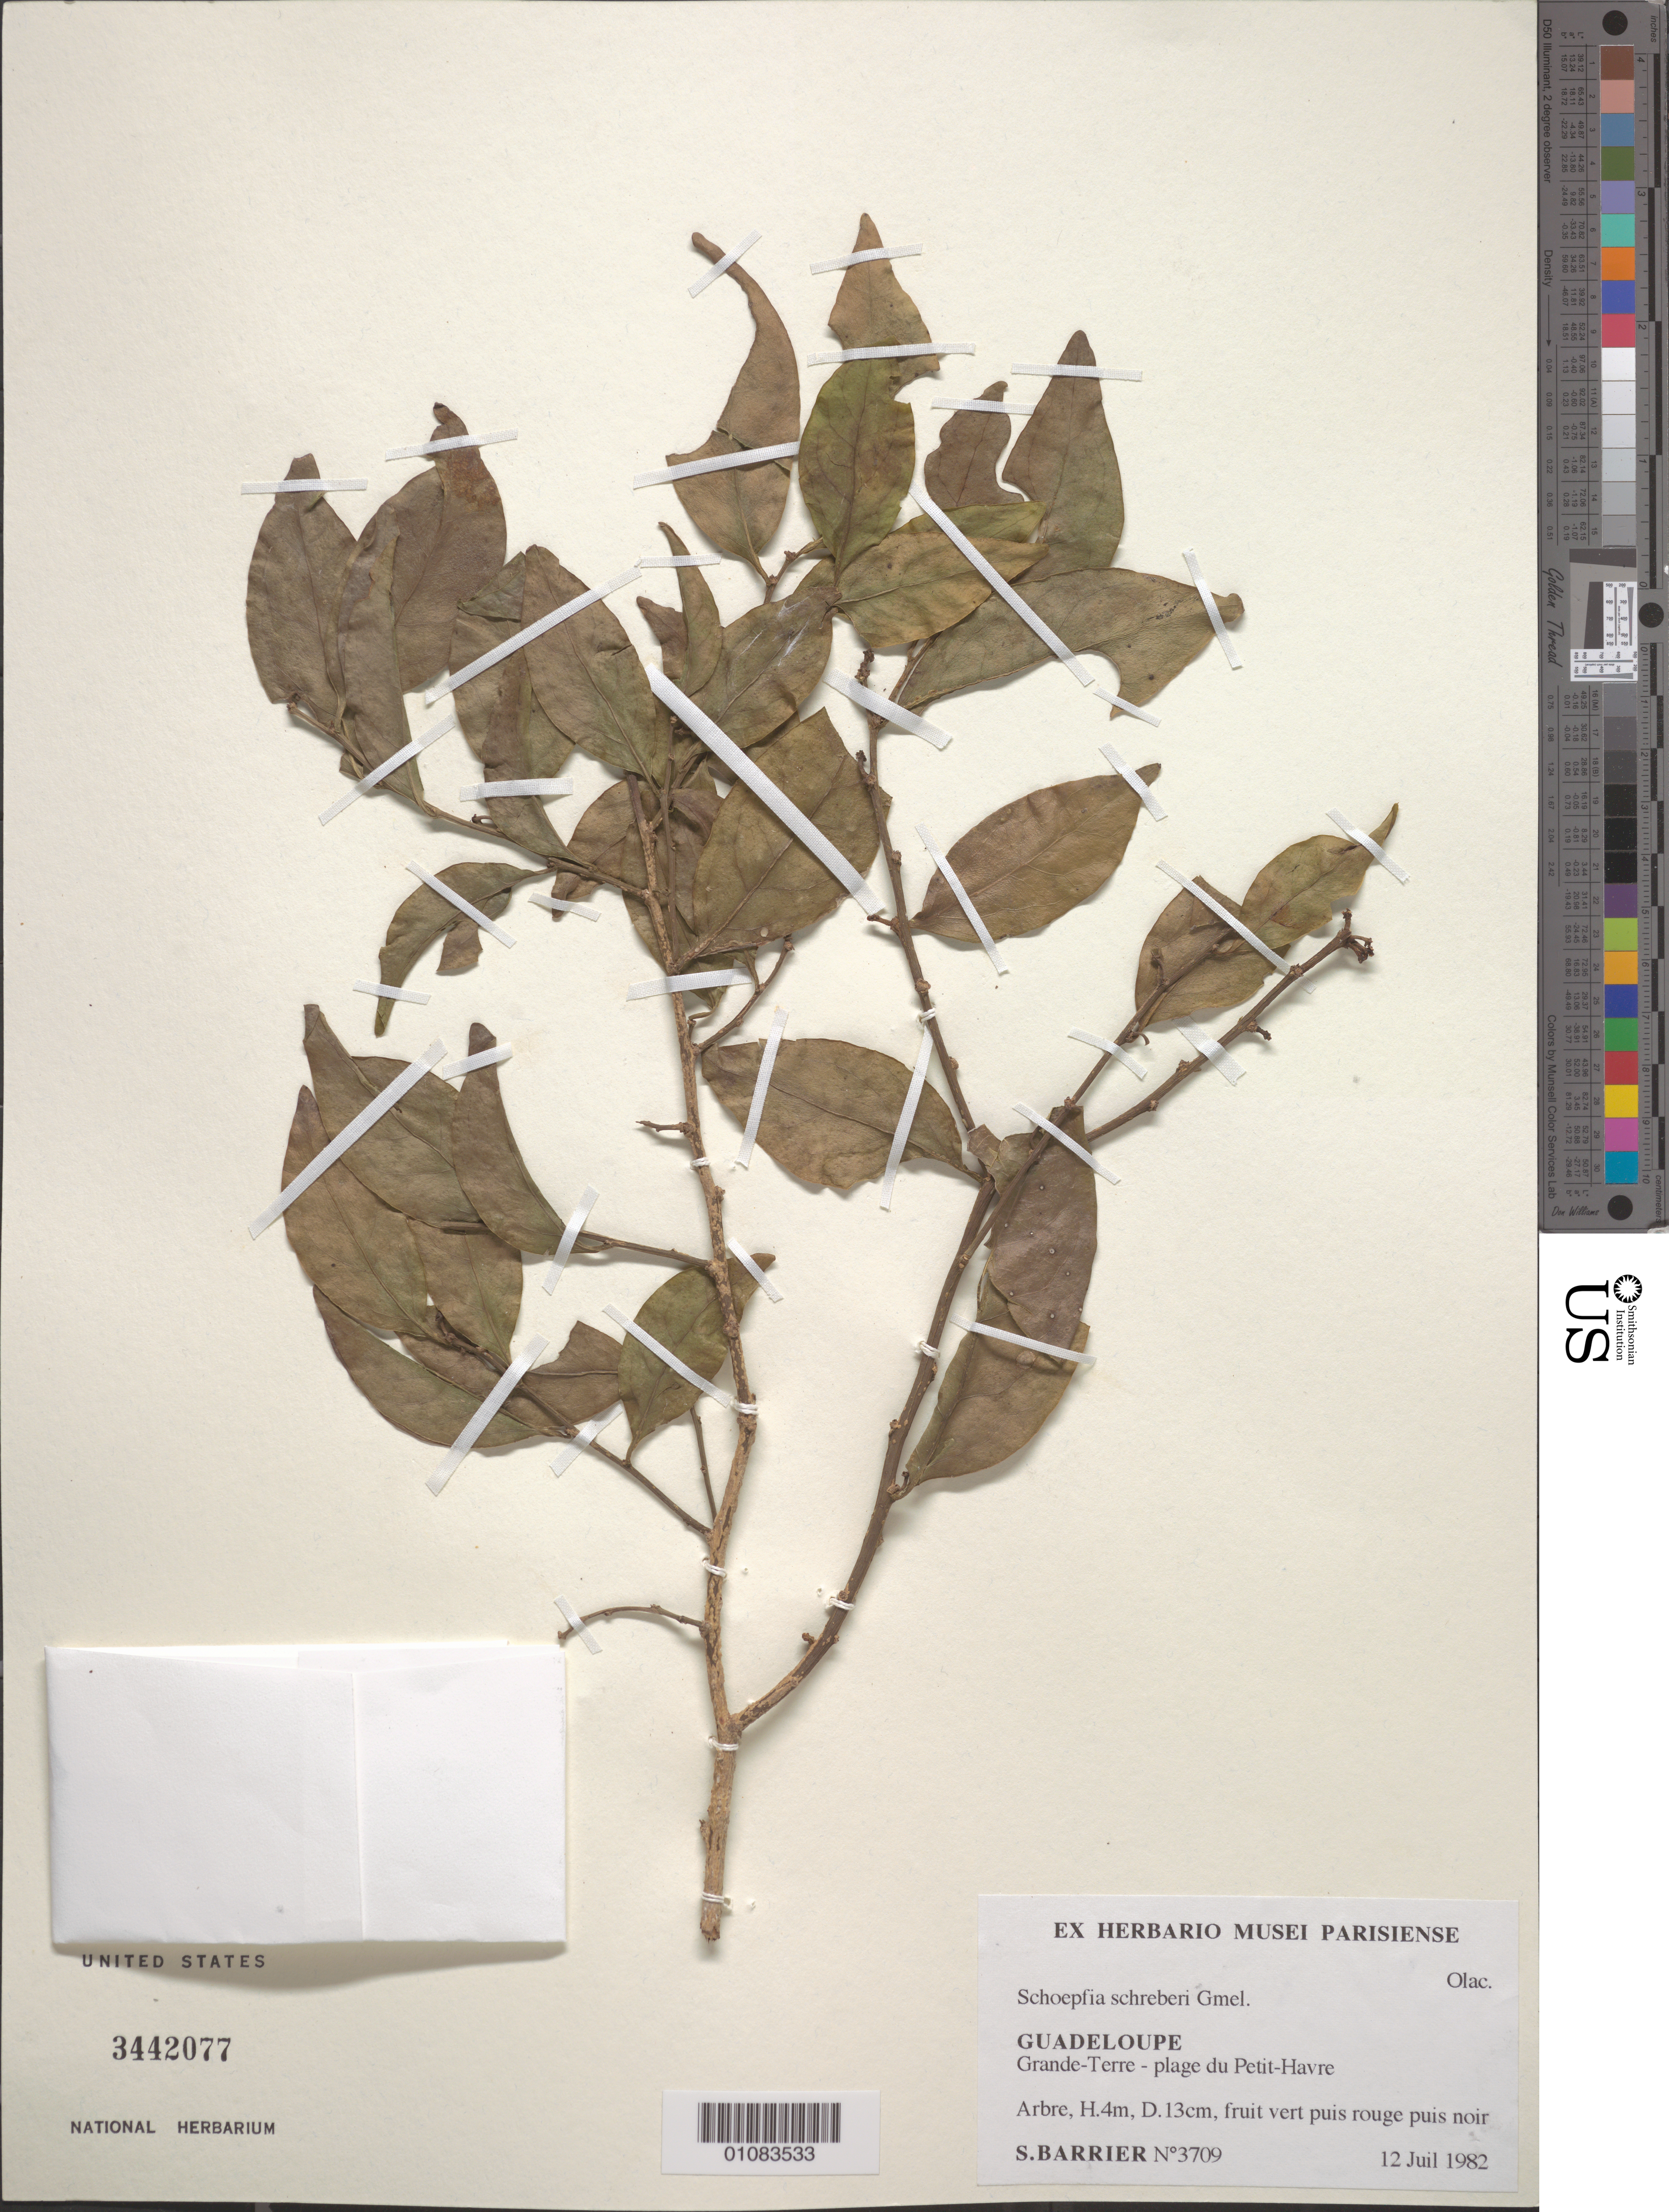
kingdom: Plantae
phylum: Tracheophyta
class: Magnoliopsida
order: Santalales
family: Schoepfiaceae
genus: Schoepfia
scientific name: Schoepfia schreberi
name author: J.F. Gmel.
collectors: S. Barrier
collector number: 3709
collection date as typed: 12 Jul 1982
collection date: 1982-07-12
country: Guadeloupe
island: Grande Terre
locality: Grande-Terre-plage du Petit-Havre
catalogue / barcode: US 3442077